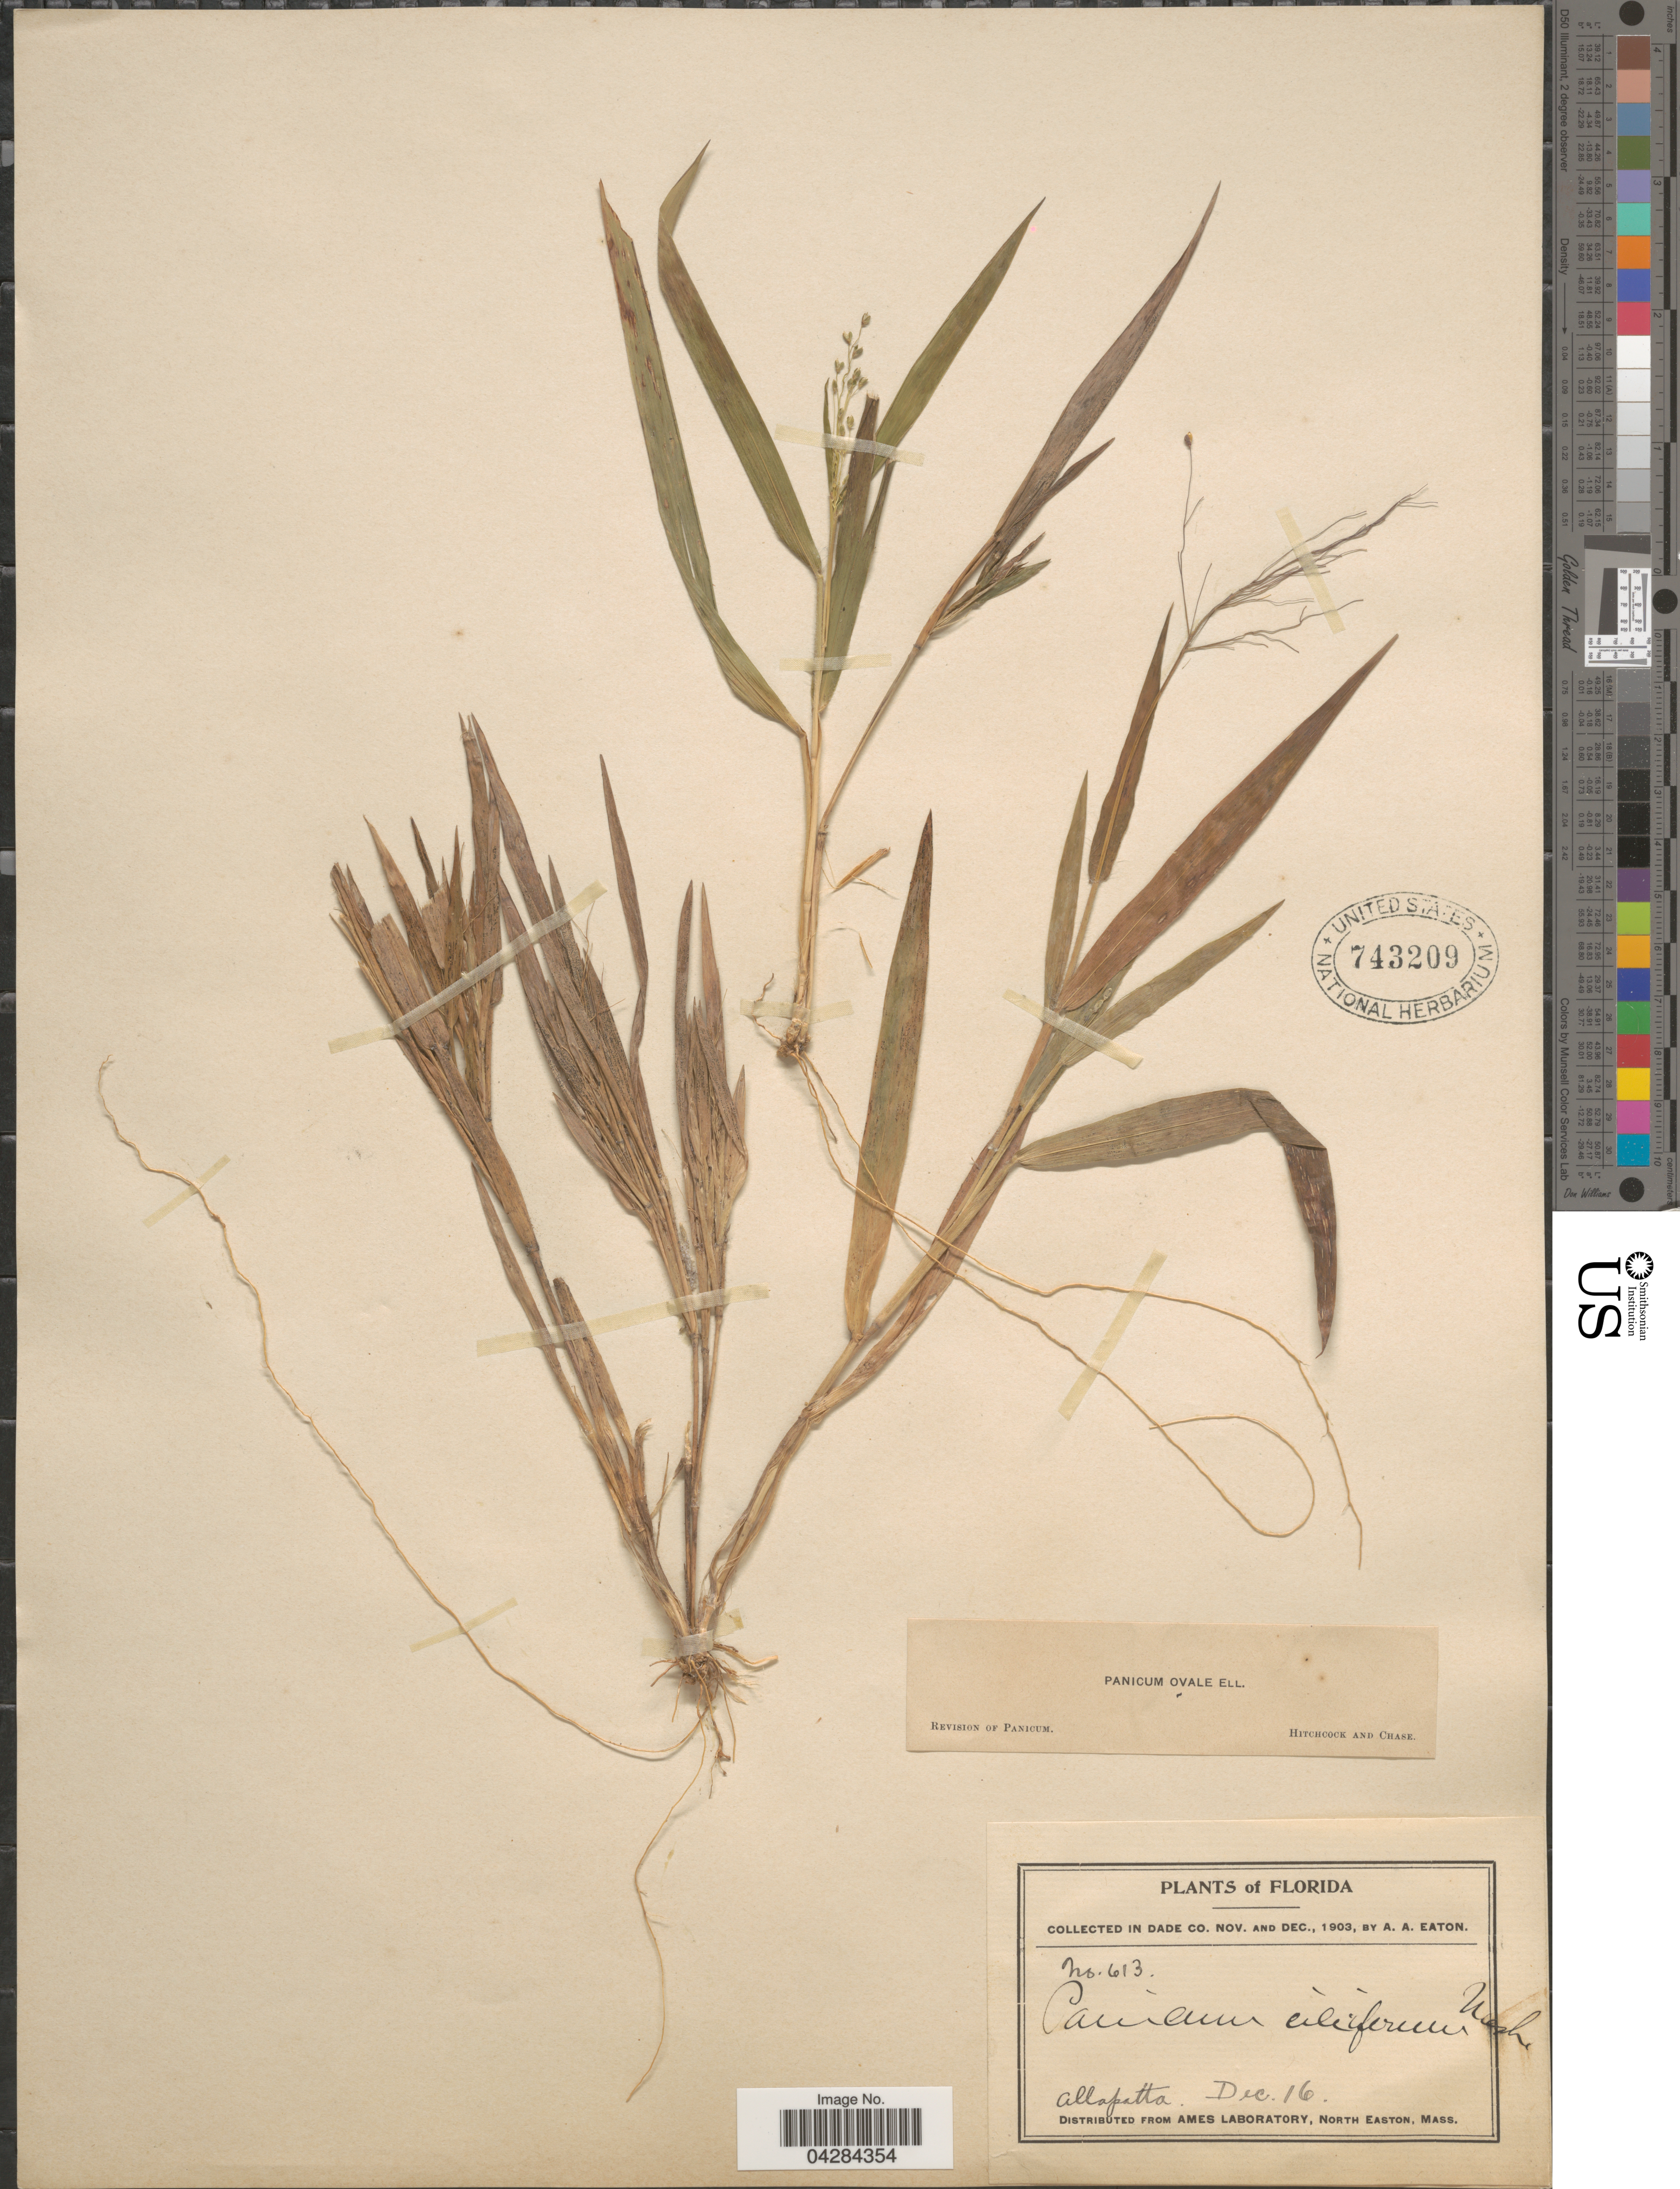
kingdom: Plantae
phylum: Tracheophyta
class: Liliopsida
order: Poales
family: Poaceae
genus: Dichanthelium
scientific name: Dichanthelium ovale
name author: (Elliott) Gould & C.A. Clark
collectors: A. A. Eaton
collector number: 613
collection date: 1903-12-16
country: United States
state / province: Florida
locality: Dade Co. Allapatta.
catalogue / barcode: US 743209